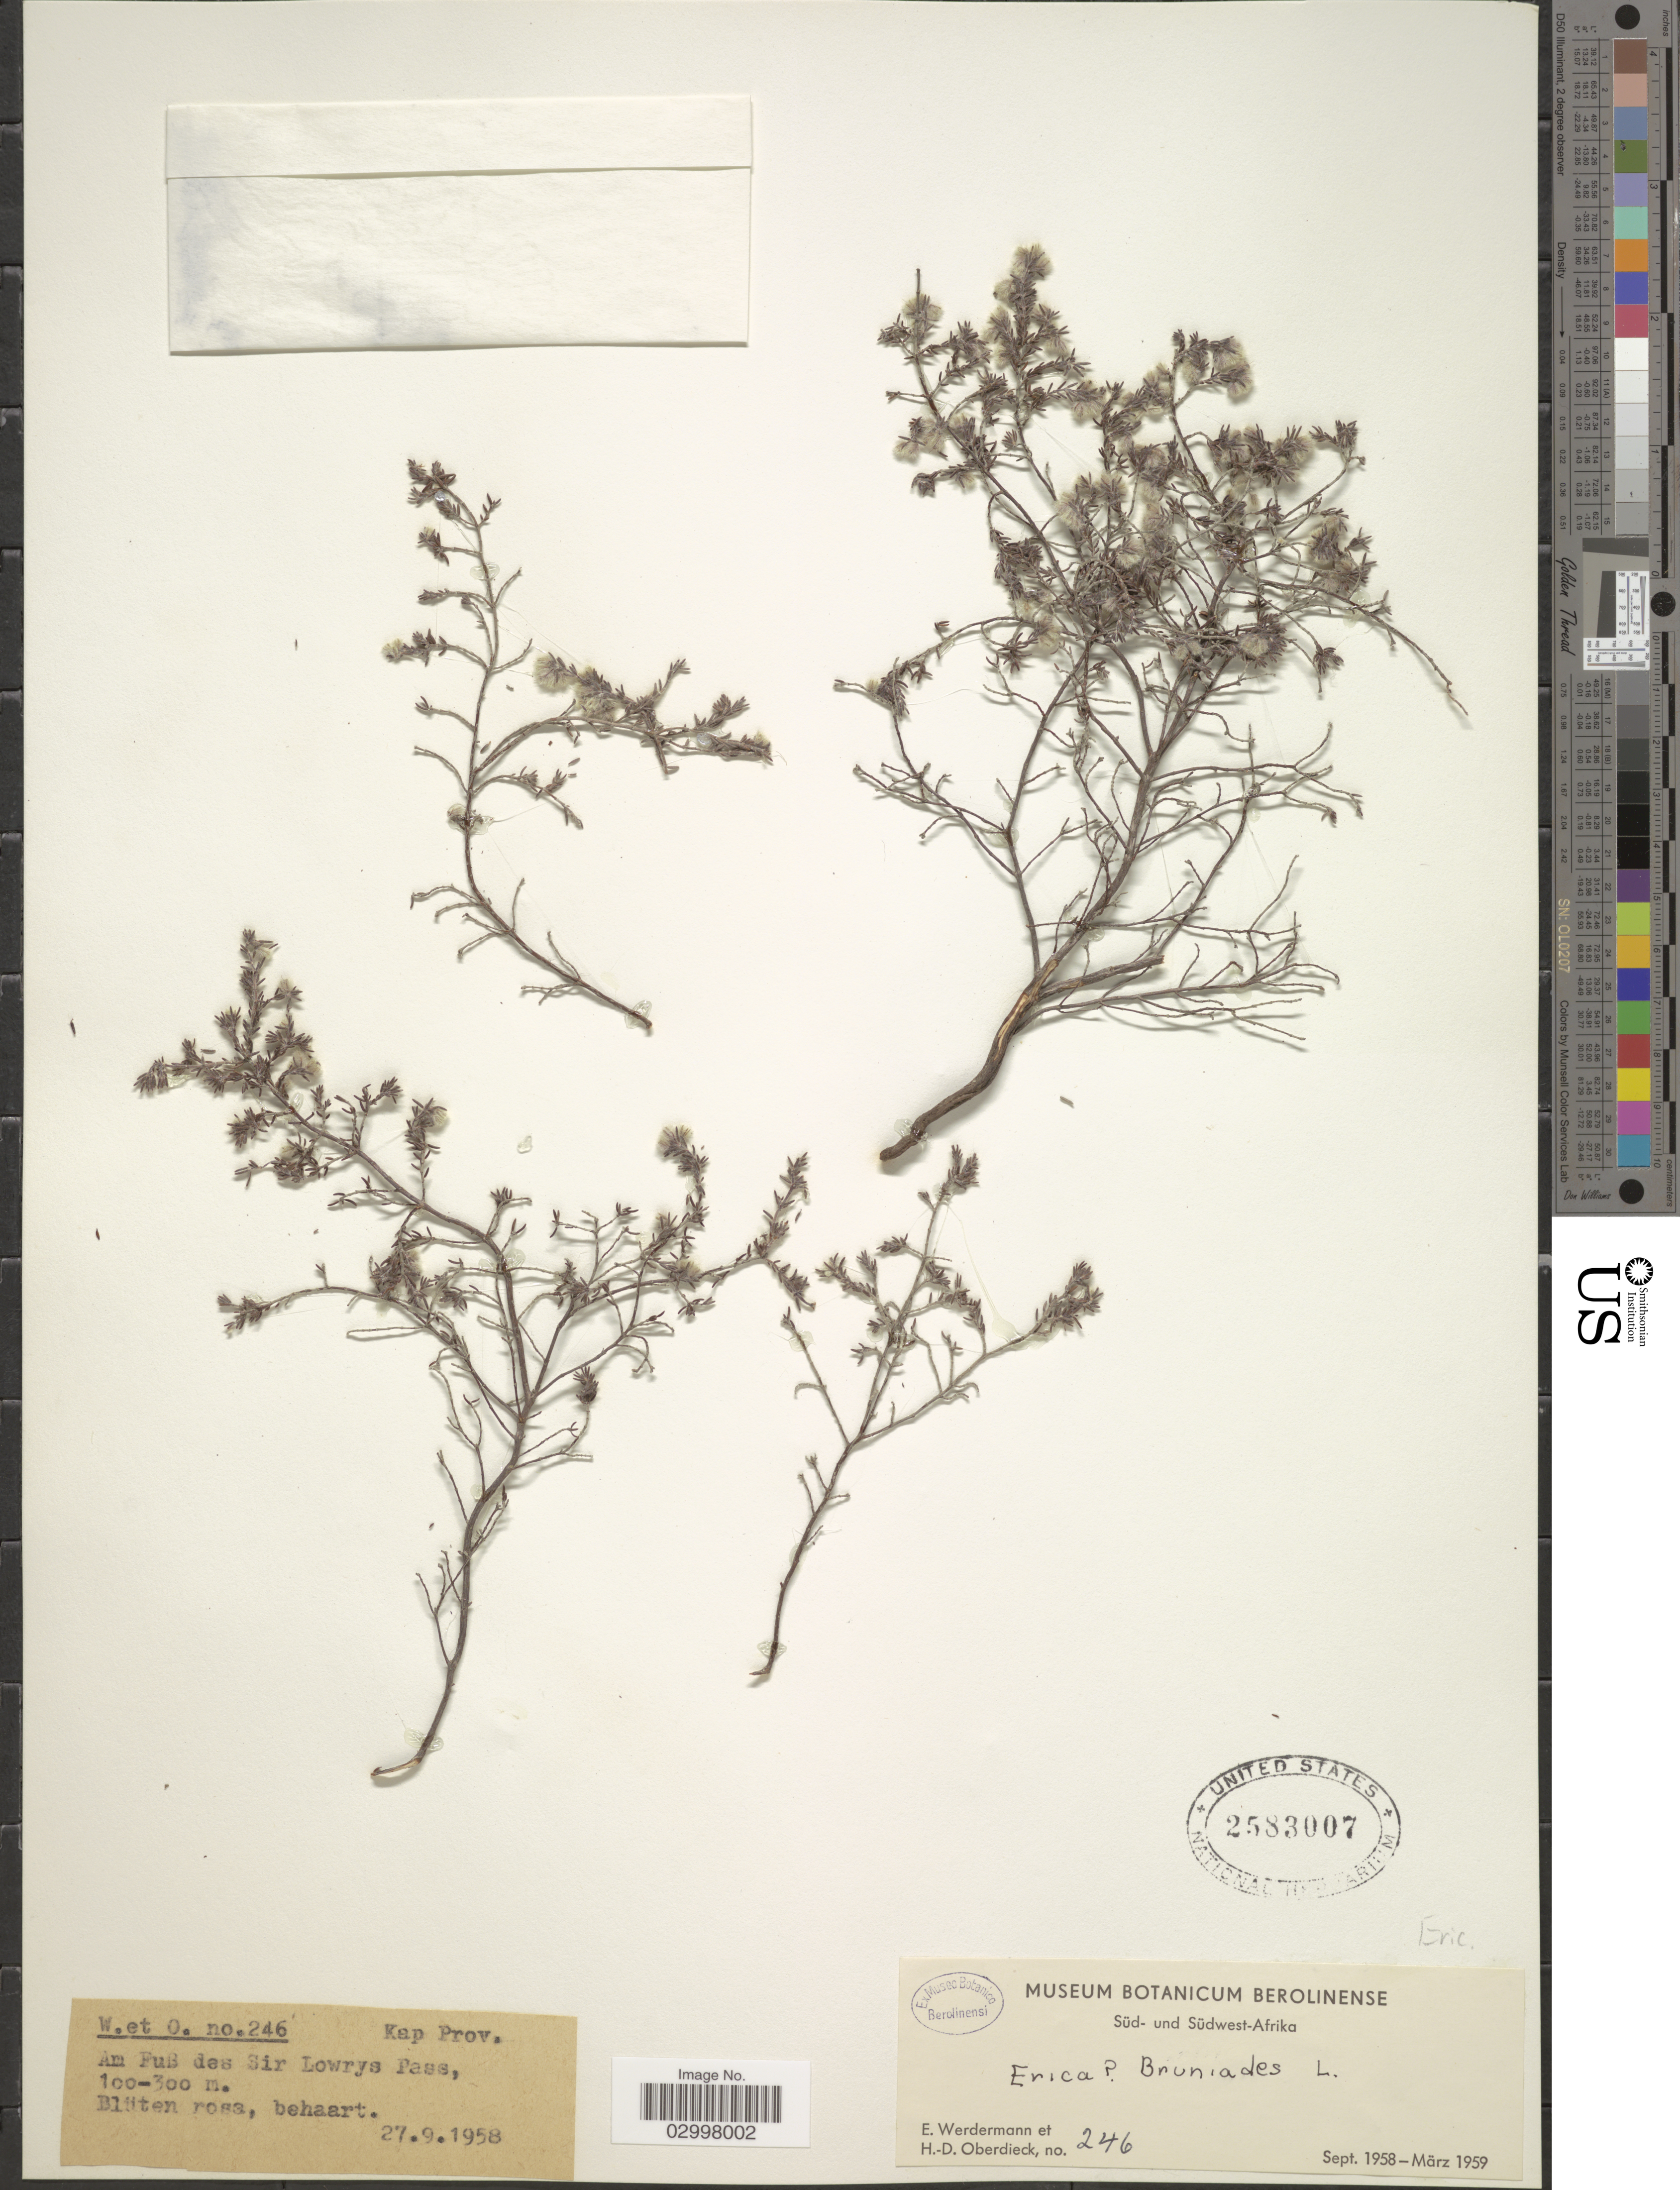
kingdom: Plantae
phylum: Tracheophyta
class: Magnoliopsida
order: Ericales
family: Ericaceae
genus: Erica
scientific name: Erica bruniodes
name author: L.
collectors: E. Werdermann & H. Oberdieck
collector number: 246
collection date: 1958-09-27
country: South Africa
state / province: Western Cape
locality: Kap Prov. Am Fuß des Sir Lowrys Pass.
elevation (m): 100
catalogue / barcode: US 2583007